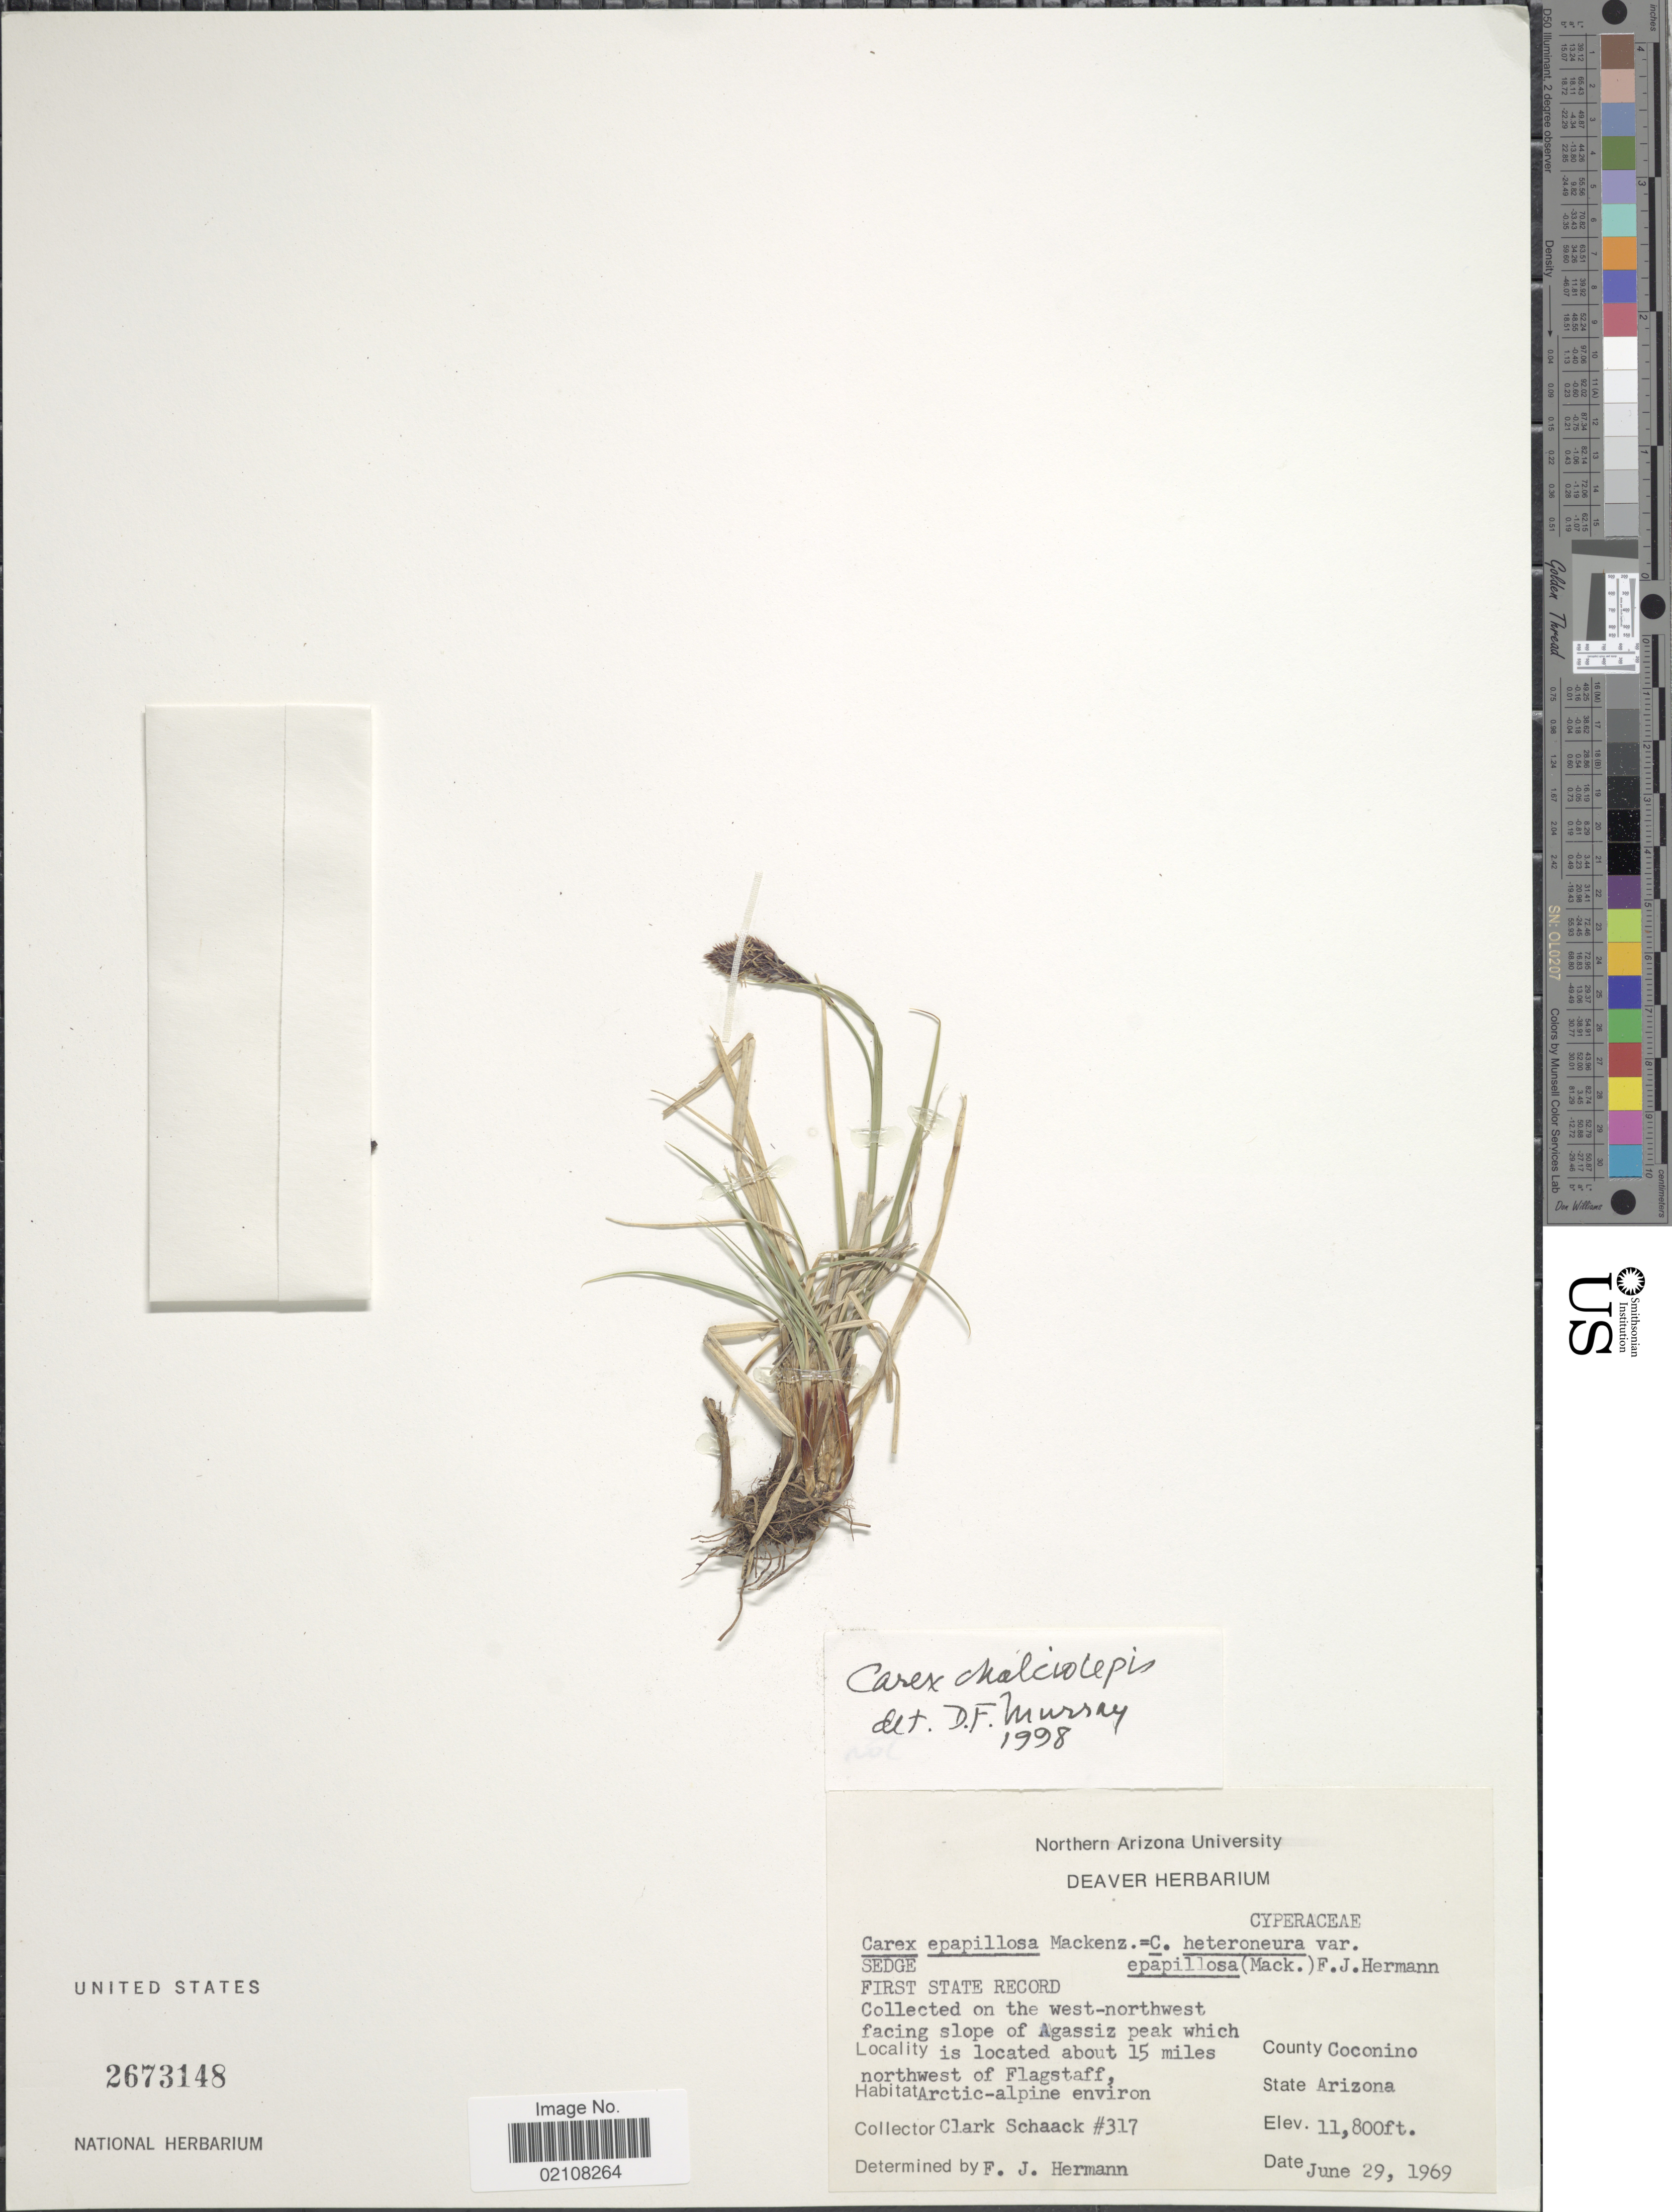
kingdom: Plantae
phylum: Tracheophyta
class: Liliopsida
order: Poales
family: Cyperaceae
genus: Carex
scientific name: Carex chalciolepis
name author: Holm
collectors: C. G. Schaack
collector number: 317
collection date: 1969-06-29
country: United States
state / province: Arizona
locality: On the west-northwest facing slope of Agassiz peak which is located about 15 miles northwest of Flagstaff, County Coconino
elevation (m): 3597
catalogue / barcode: US 2673148